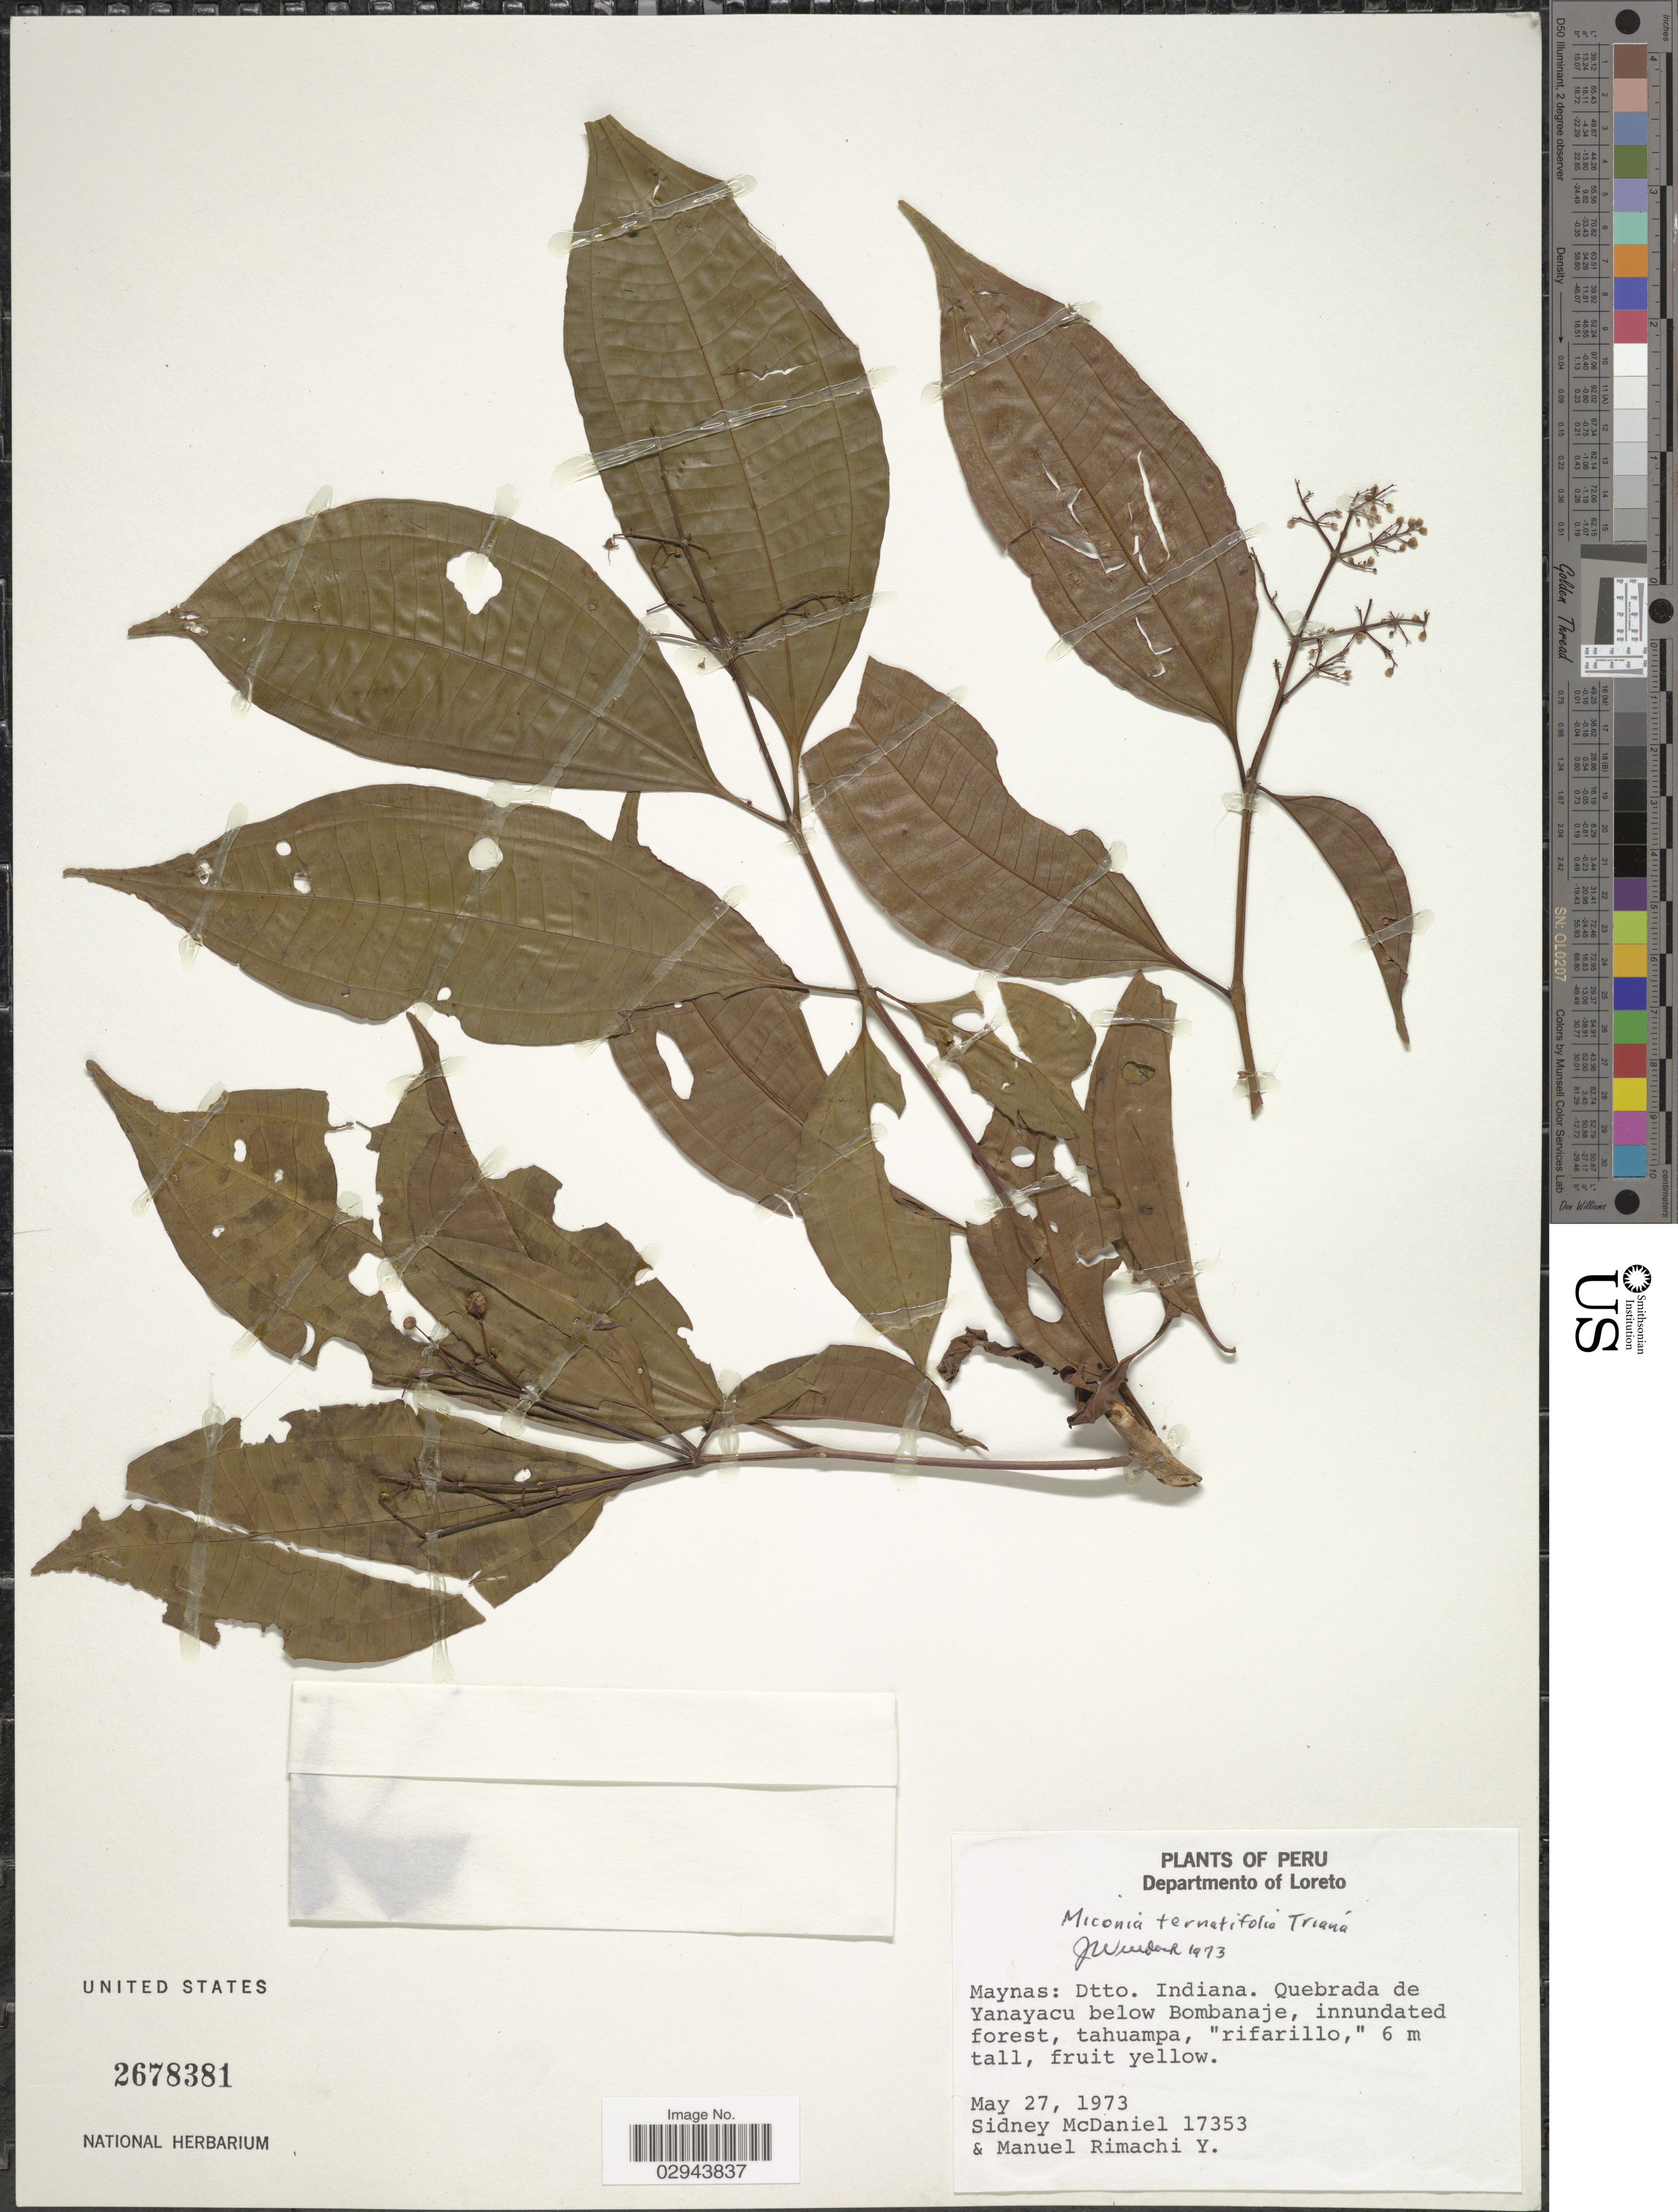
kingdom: Plantae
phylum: Tracheophyta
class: Magnoliopsida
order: Myrtales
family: Melastomataceae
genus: Miconia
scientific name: Miconia ternatifolia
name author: Triana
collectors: S. McDaniel & M. Rimachi Y.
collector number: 17353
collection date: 1973-05-27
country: Peru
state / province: Loreto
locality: Departmento of Loreto. Maynas: Dtto. Indiana. Quebrada de Yanayacu below Bombanaje.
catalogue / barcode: US 2678381